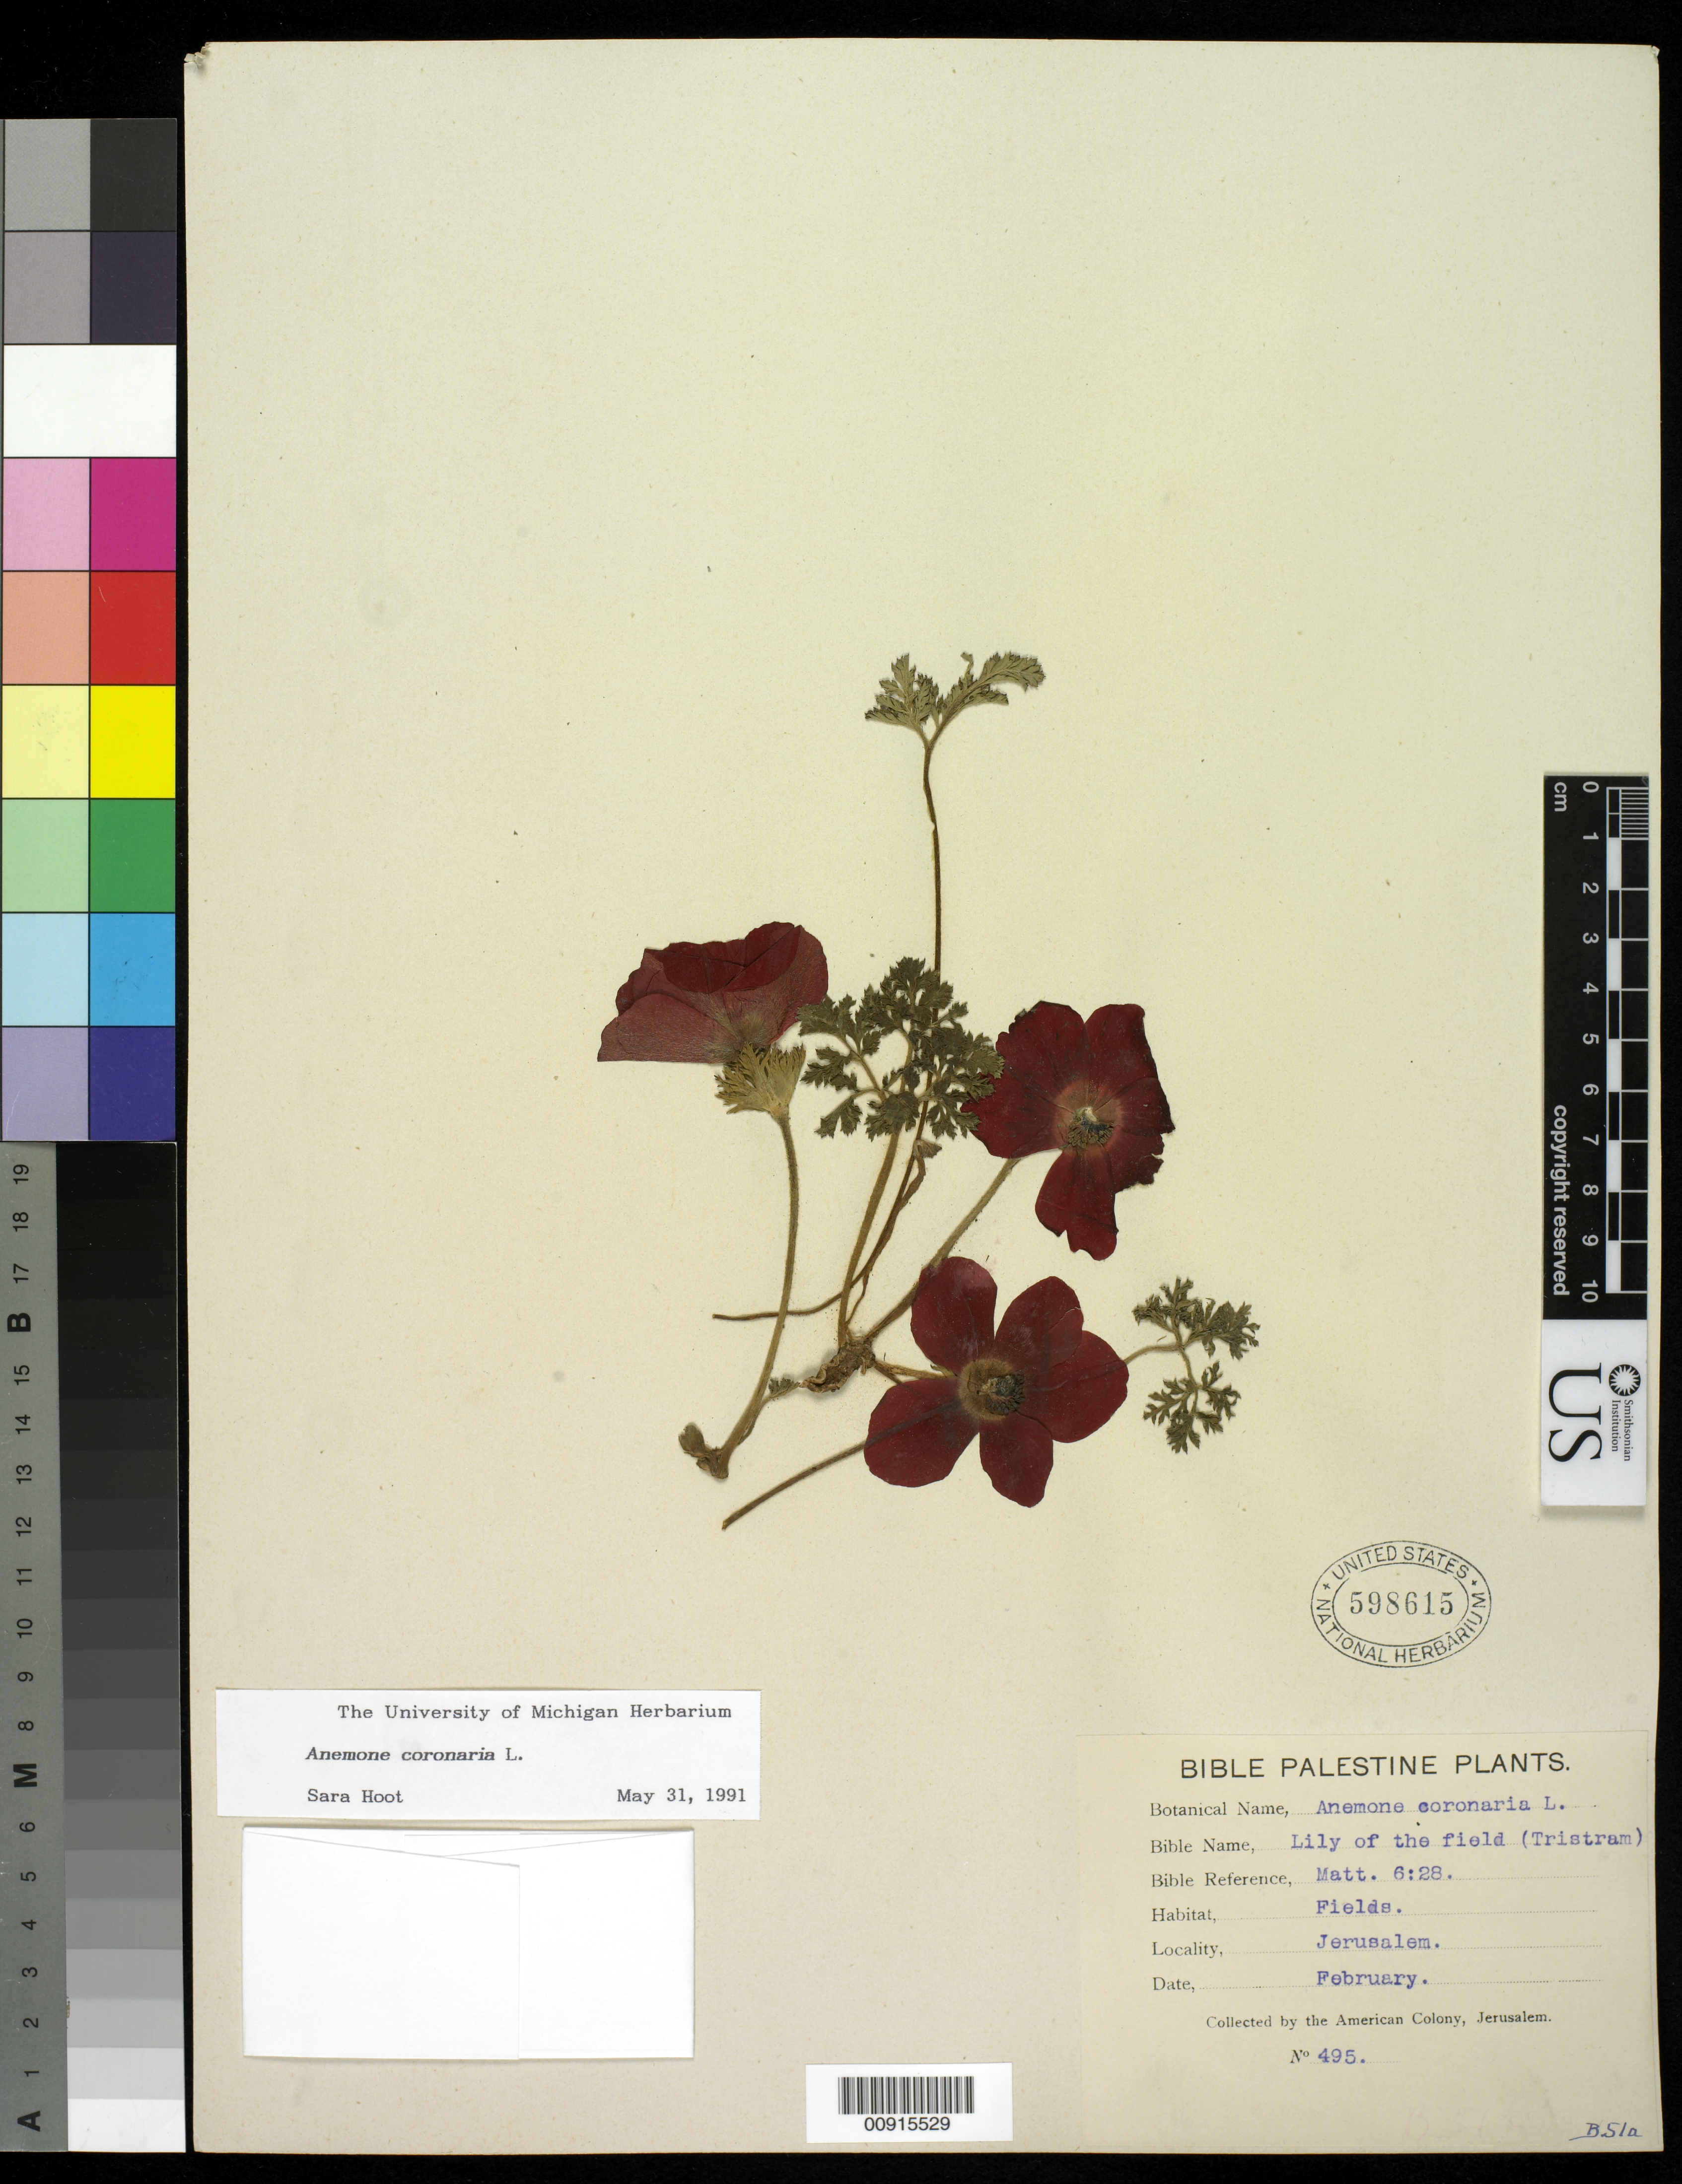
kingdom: Plantae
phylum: Tracheophyta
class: Magnoliopsida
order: Ranunculales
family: Ranunculaceae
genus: Anemone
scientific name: Anemone coronaria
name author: L.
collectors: American Colony, Jerusalem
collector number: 495 (B51a)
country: Israel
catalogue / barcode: US 598615